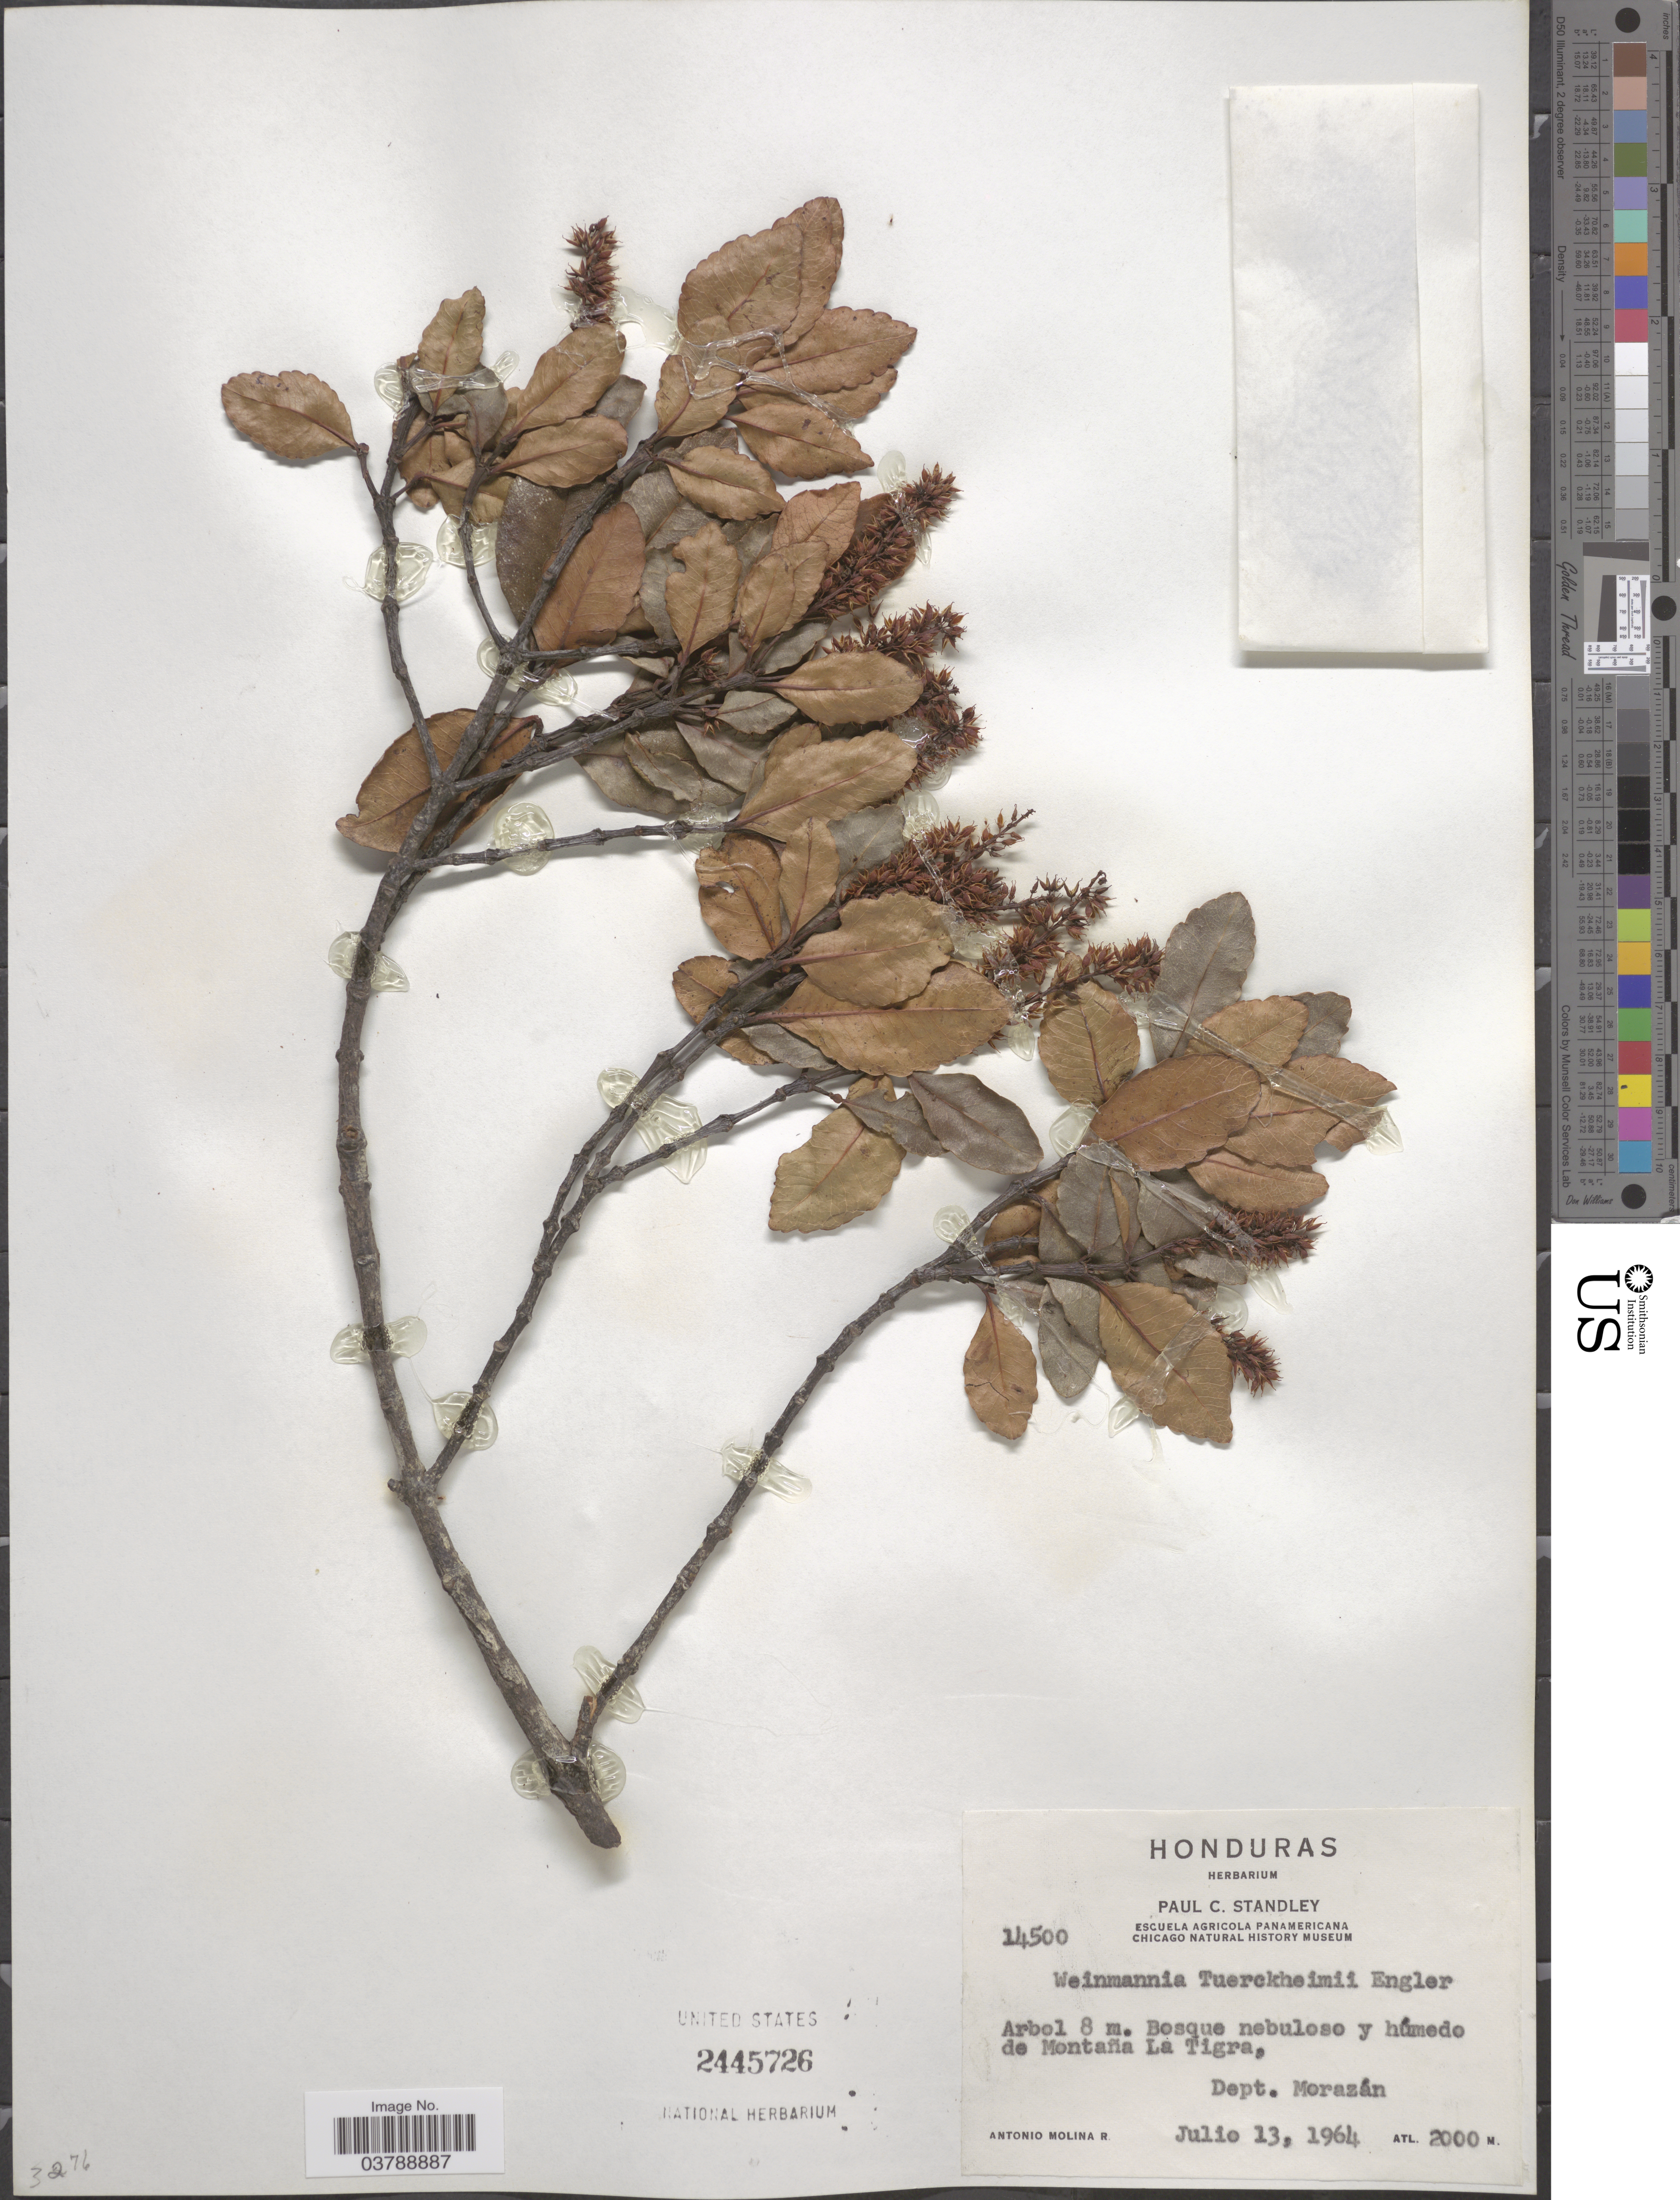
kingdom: Plantae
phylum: Tracheophyta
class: Magnoliopsida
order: Oxalidales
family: Cunoniaceae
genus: Weinmannia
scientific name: Weinmannia tuerckheimeii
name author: Engl.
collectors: A. Molina R.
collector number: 14500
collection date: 1964-07-13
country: Honduras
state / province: Fco. Morazán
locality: Montaña La Tigra, Dept. Morazán.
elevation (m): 2000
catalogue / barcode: US 2445726